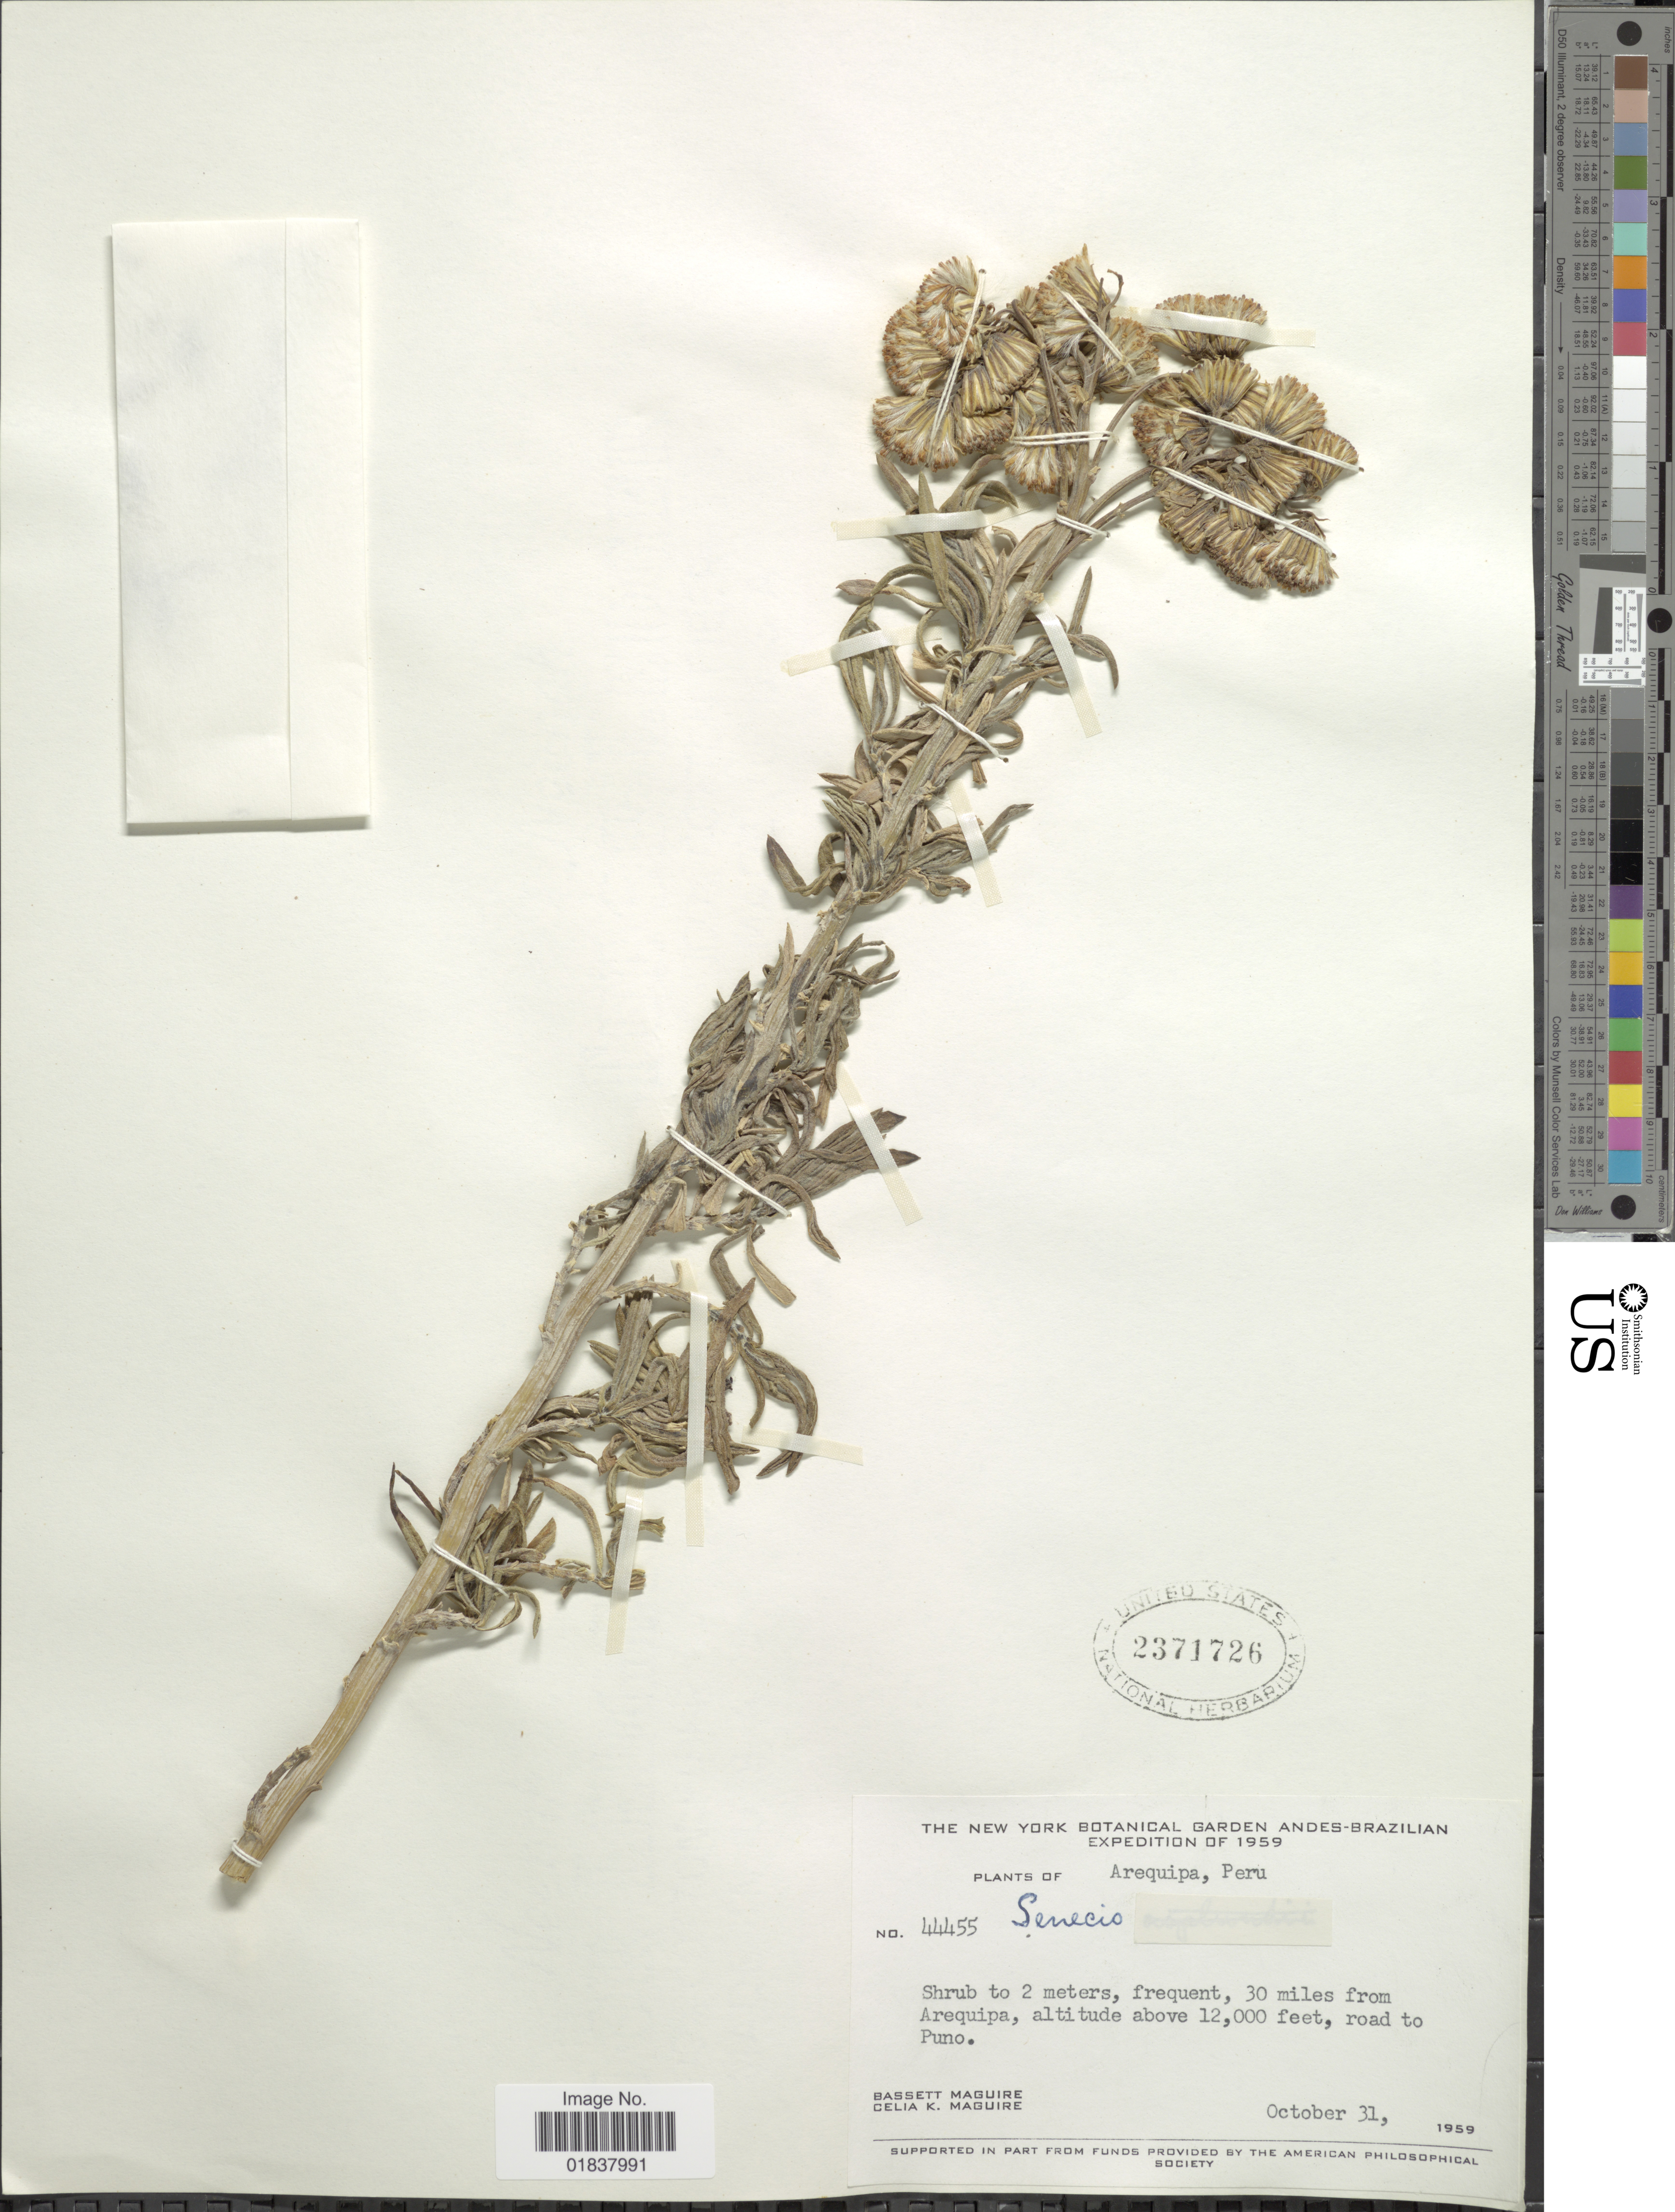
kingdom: Plantae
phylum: Tracheophyta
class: Magnoliopsida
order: Asterales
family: Asteraceae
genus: Senecio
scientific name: Senecio kingbishopii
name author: Cuatrec.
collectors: B. Maguire & C. K. Maguire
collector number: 44455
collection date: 1959-10-31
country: Peru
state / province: Arequipa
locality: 30 miles from Arequipa, road to Puno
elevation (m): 3658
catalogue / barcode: US 2371726